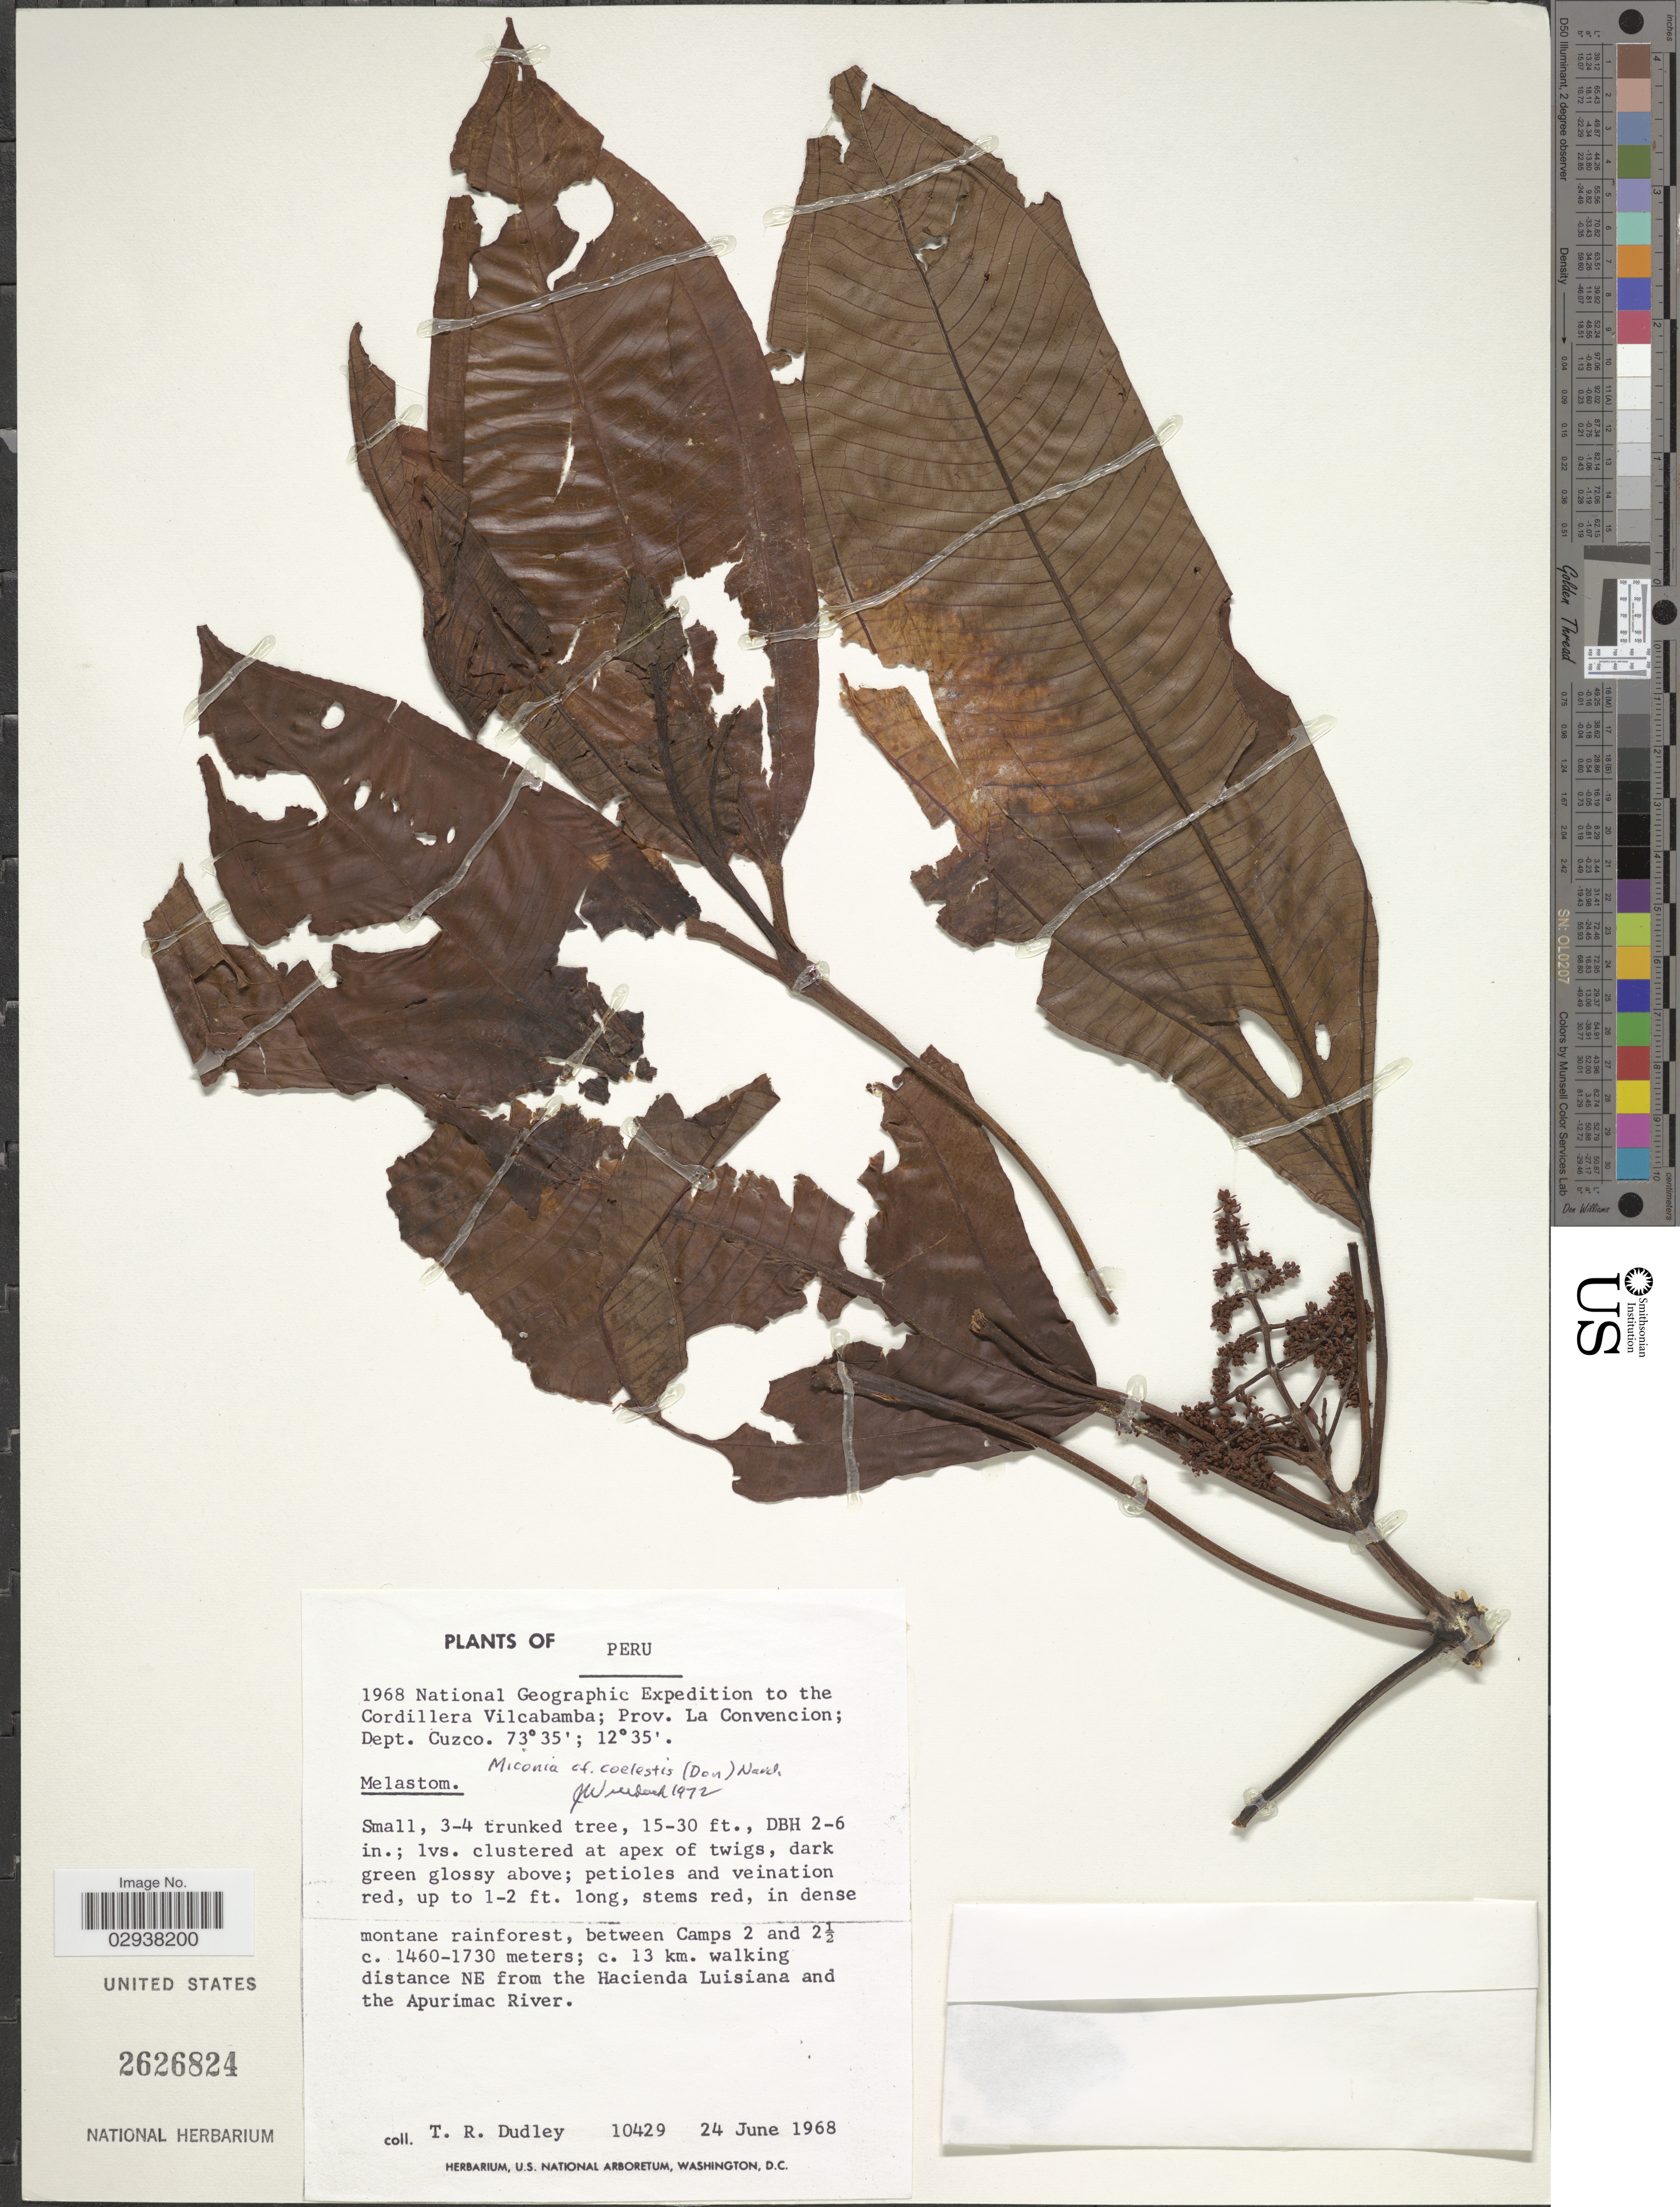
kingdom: Plantae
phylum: Tracheophyta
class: Magnoliopsida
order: Myrtales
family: Melastomataceae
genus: Miconia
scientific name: Miconia coelestis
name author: (Pav. ex D. Don) Naudin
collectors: T. R. Dudley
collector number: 10429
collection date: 1968-06-24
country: Peru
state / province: Cusco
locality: Cordillera Vilcabamba; Prov. La Convencion; Dept. Cuzco. Between Camps 2 and 2½. c. 13 km. walking distance NE from the Hacienda Luisiana and the Apurimac River.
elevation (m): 1460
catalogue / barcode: US 2626824